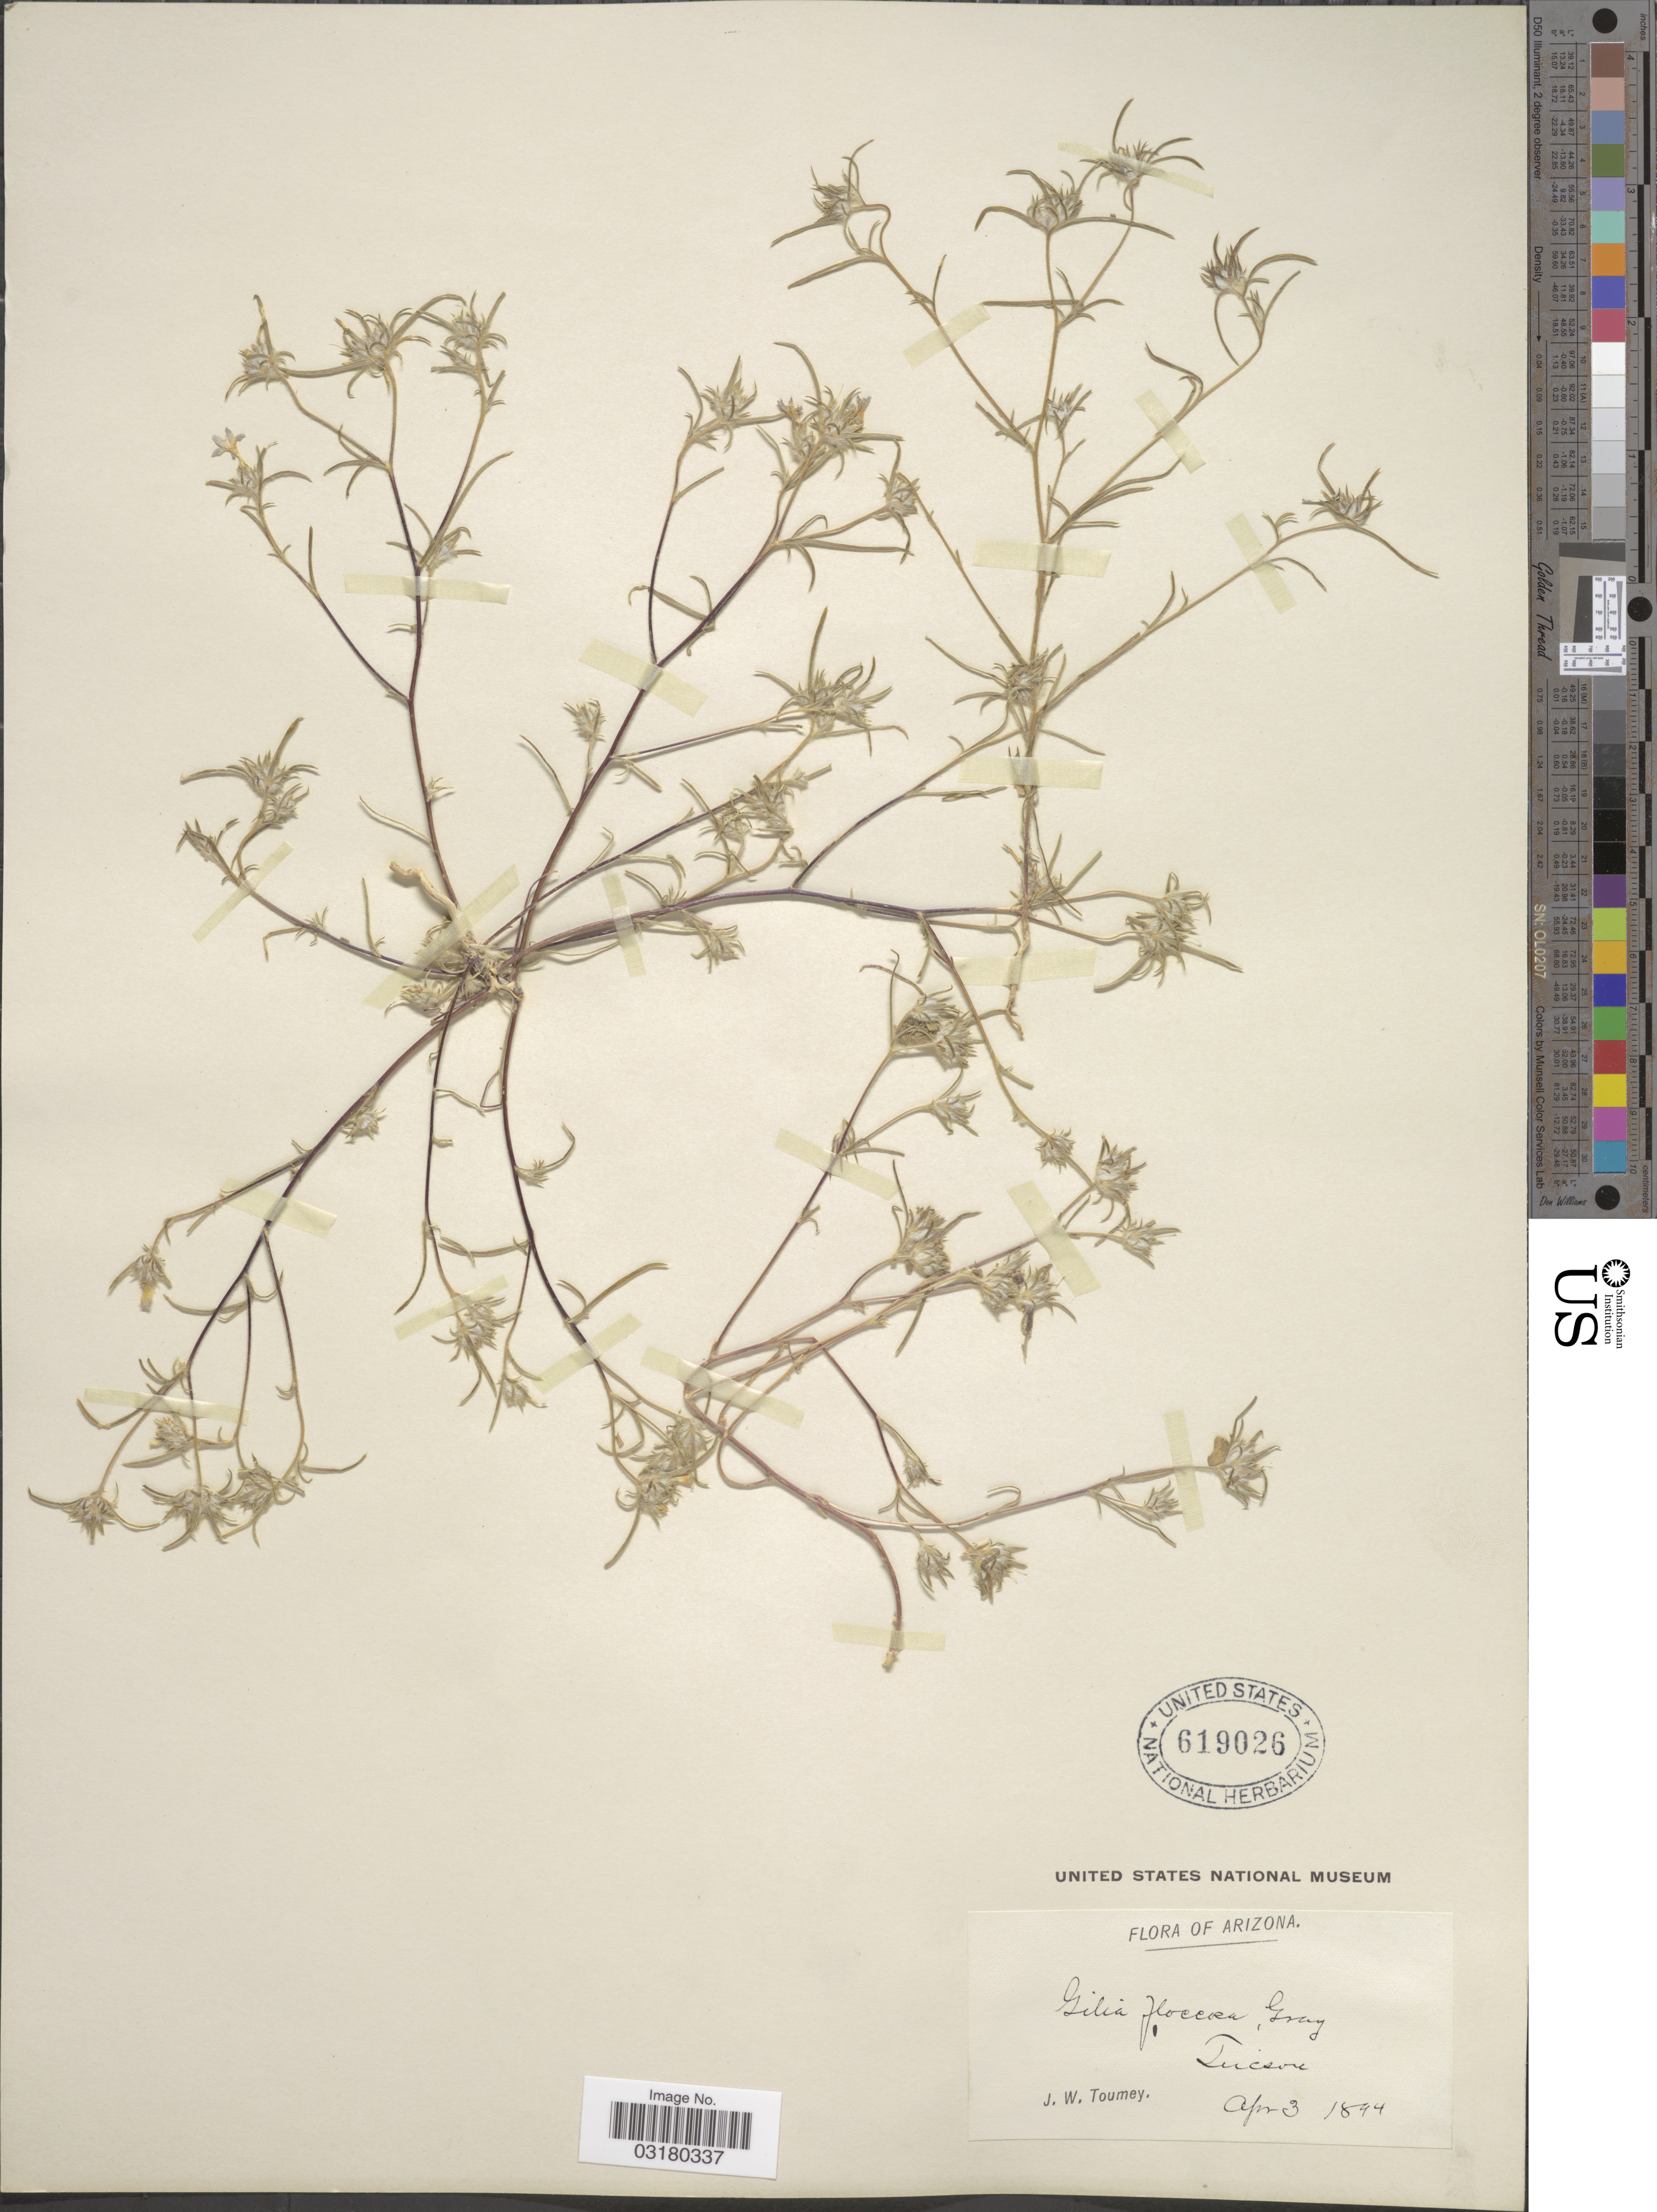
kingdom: Plantae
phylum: Tracheophyta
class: Magnoliopsida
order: Ericales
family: Polemoniaceae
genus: Eriastrum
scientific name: Eriastrum diffusum subsp. diffusum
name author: (A. Gray) H. Mason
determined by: Strong, Mark T., (BOT), Smithsonian Institution - National Museum of Natural History (UNITED STATES)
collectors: J. W. Toumey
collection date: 1894-04-03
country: United States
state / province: Arizona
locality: Tucson.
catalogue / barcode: US 619026